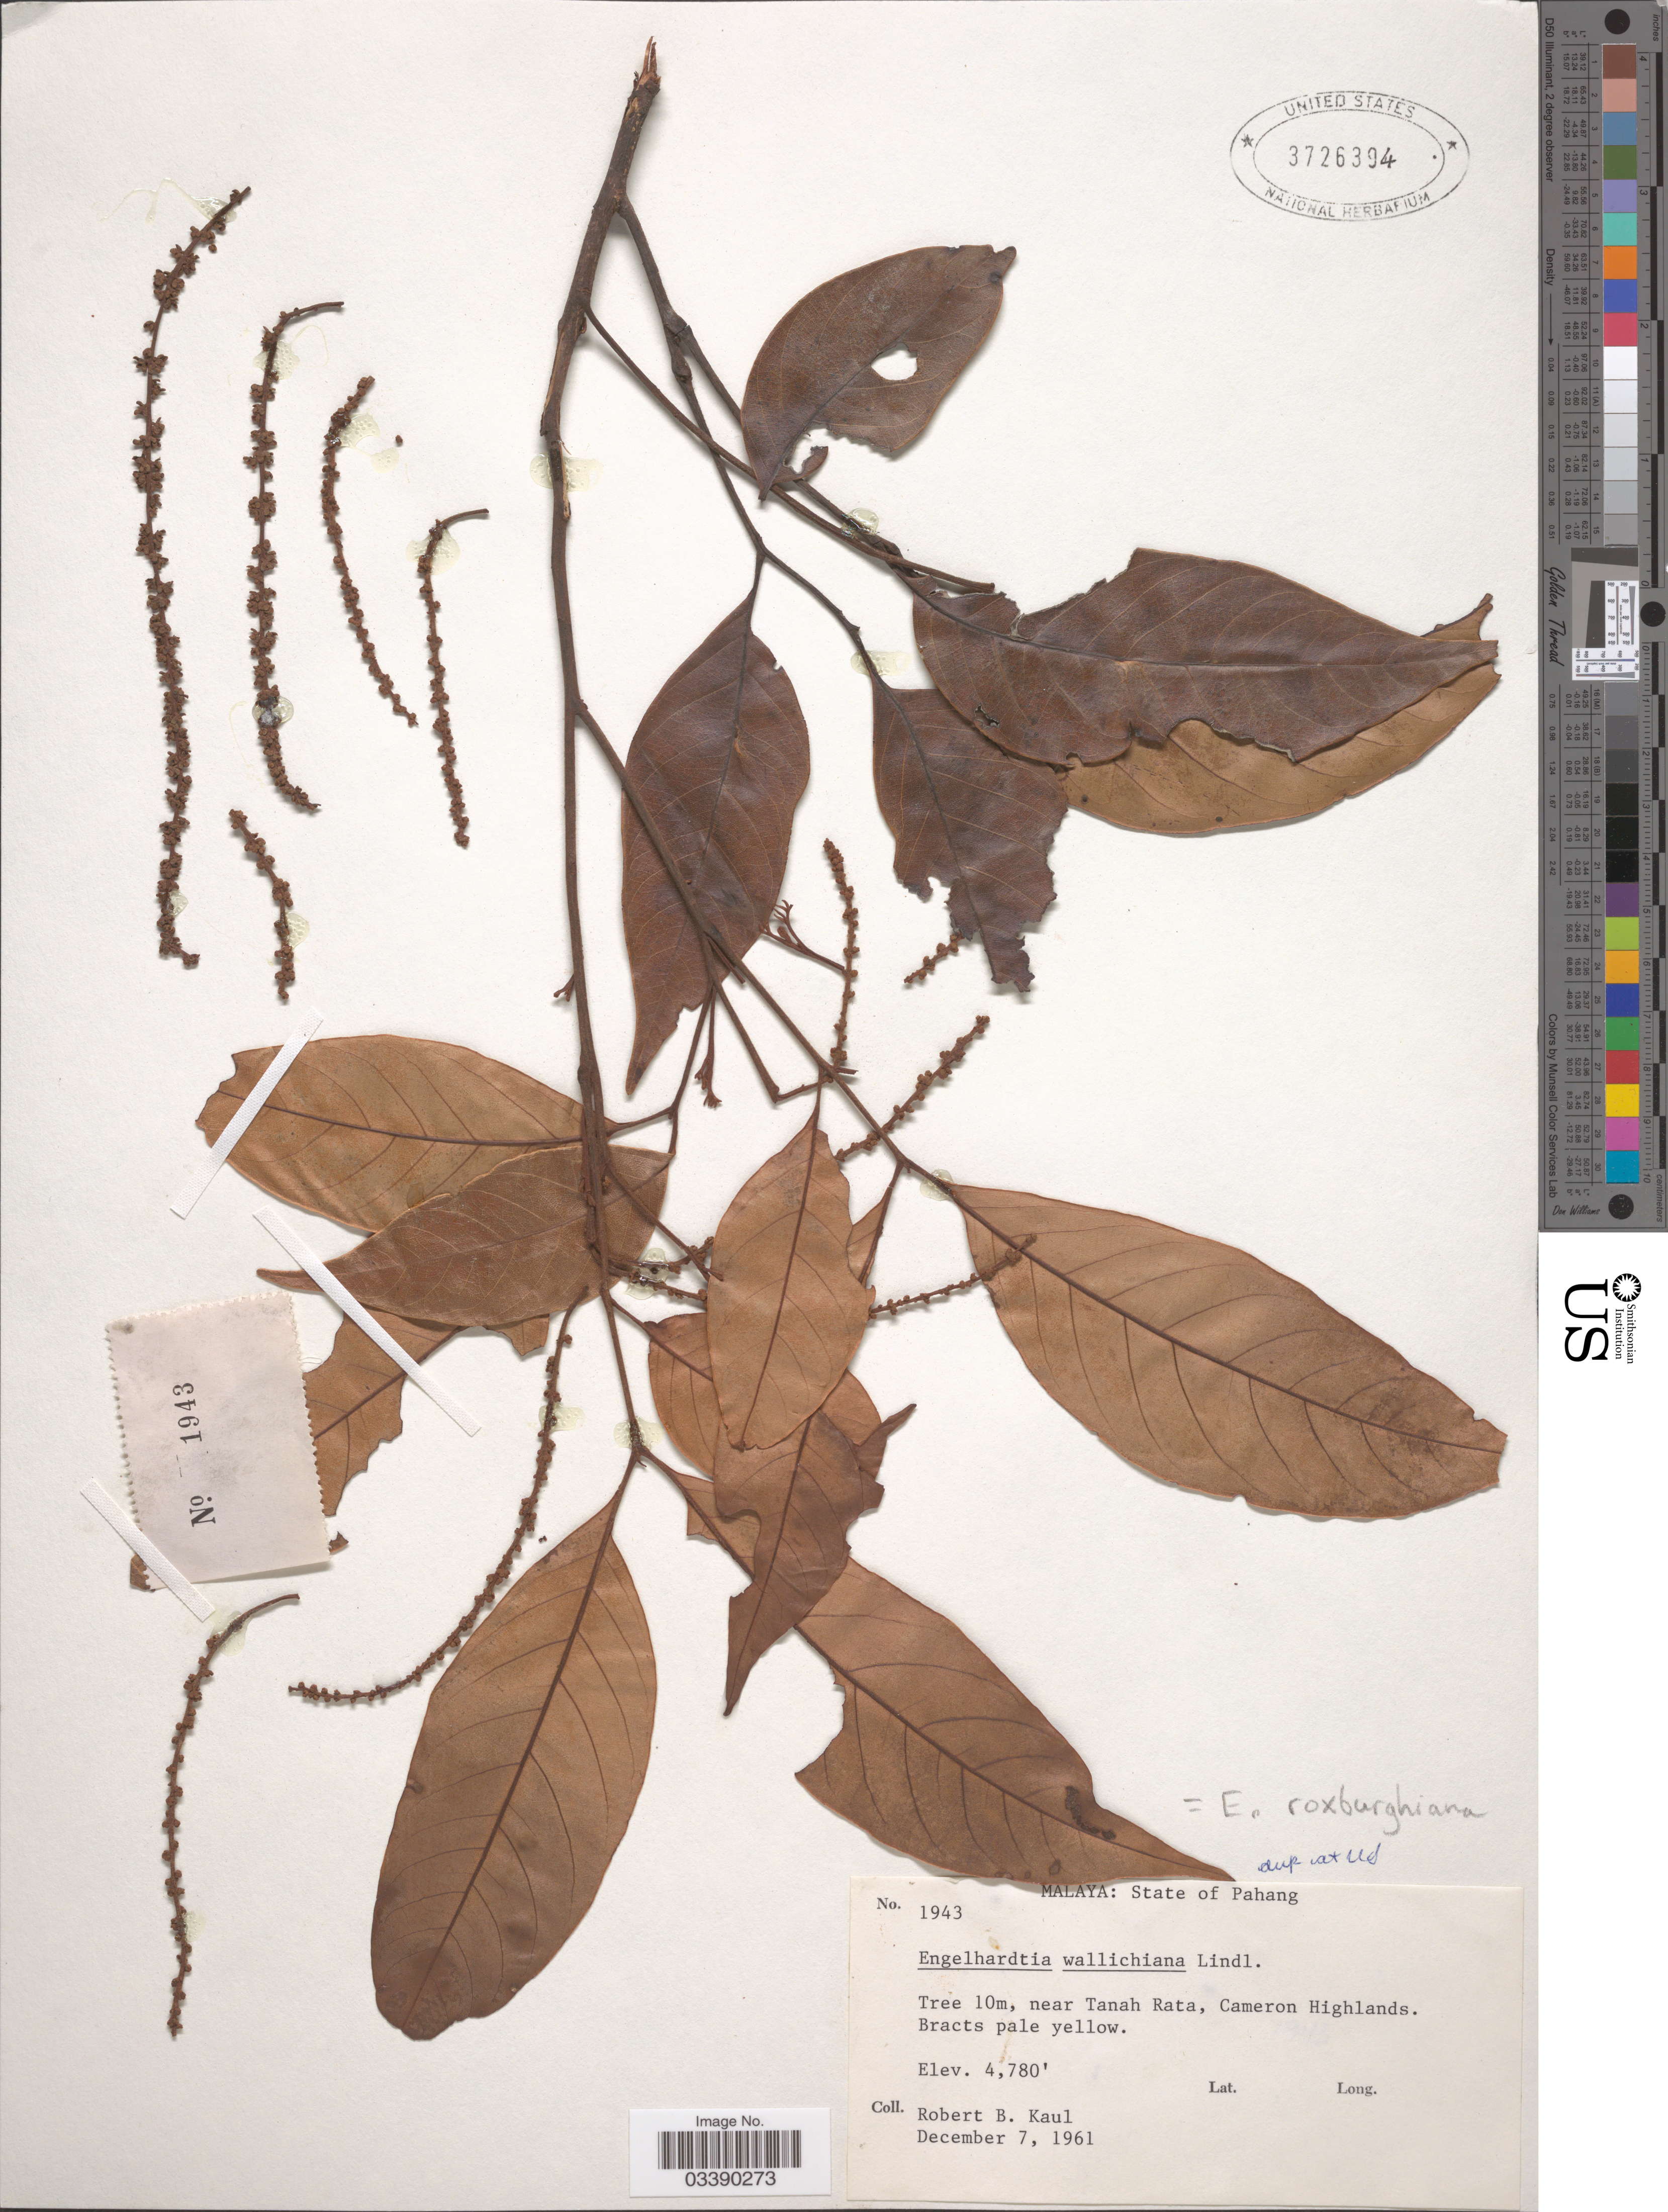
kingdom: Plantae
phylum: Tracheophyta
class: Magnoliopsida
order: Fagales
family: Juglandaceae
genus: Engelhardia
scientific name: Engelhardia roxburghiana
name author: Lindl.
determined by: Strong, Mark T., (BOT), Smithsonian Institution - National Museum of Natural History (UNITED STATES)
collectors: R. Kaul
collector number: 1943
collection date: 1961-12-07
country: Malaysia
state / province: Pahang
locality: Malaya. Near Tanah Rata, Cameron Highlands.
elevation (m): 1457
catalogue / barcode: US 3726394